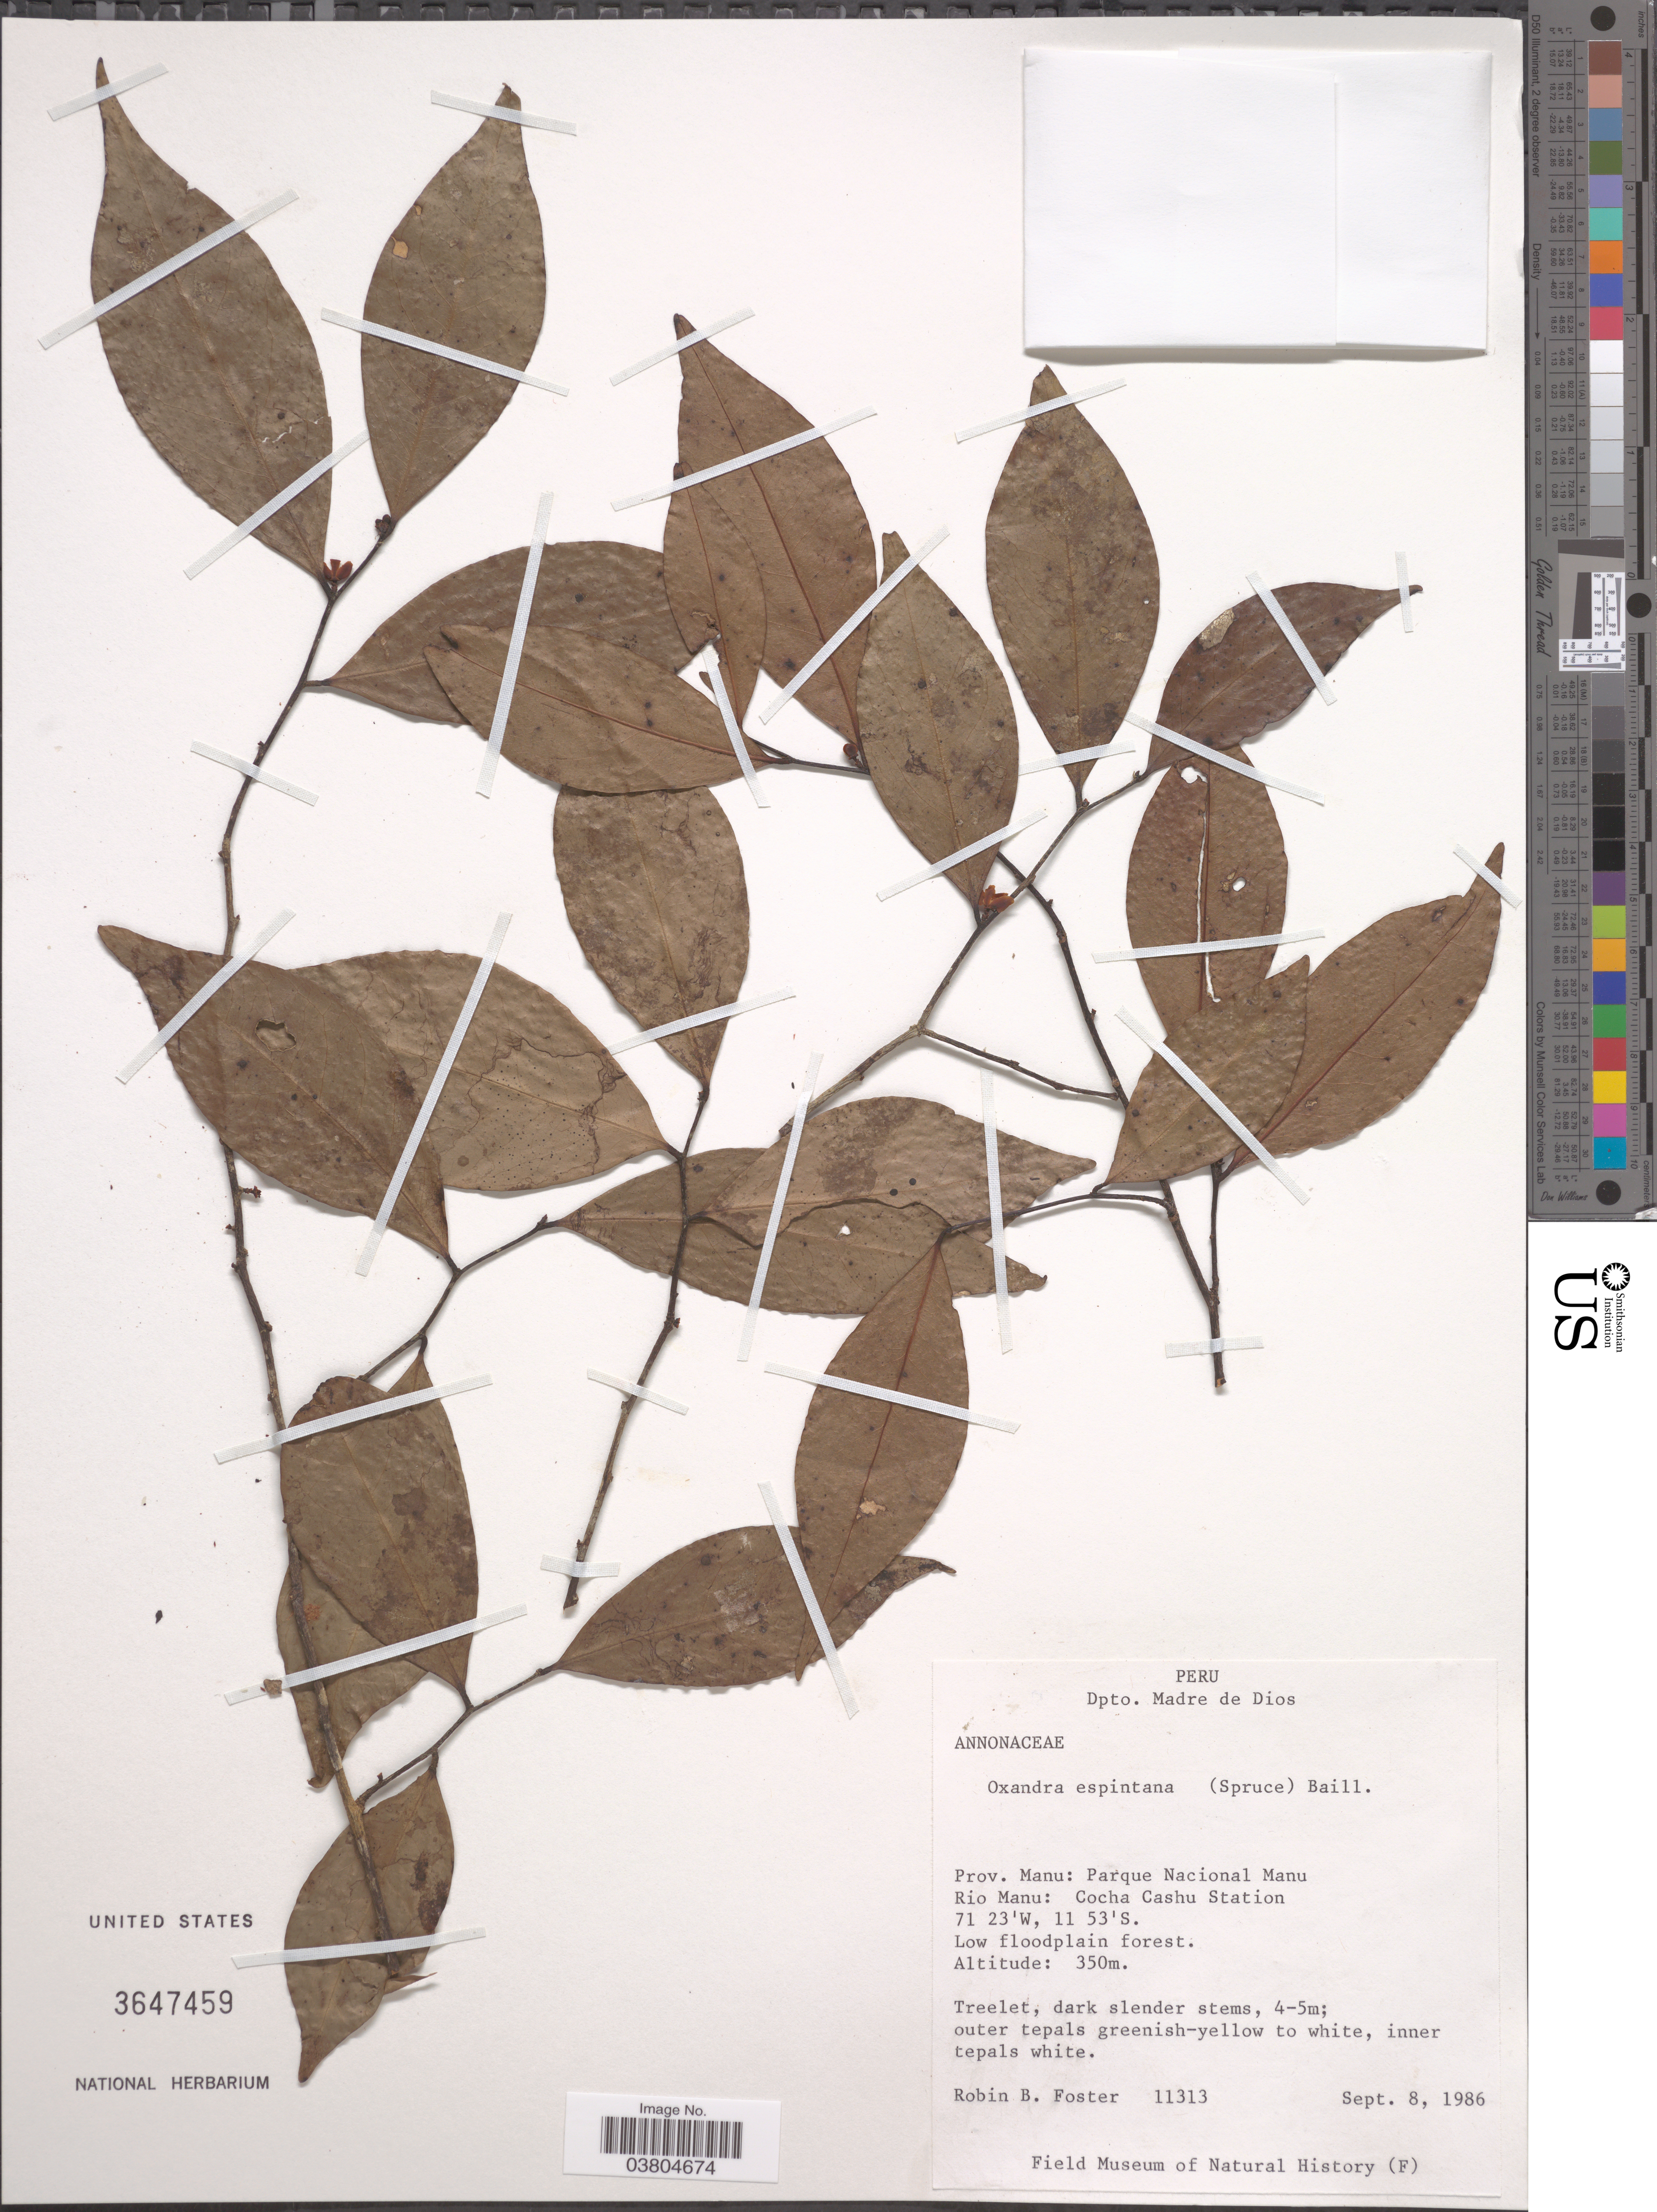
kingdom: Plantae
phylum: Tracheophyta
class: Magnoliopsida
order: Magnoliales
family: Annonaceae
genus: Oxandra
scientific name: Oxandra espintana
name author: (Spruce ex Benth.) Baill.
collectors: R. B. Foster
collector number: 11313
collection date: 1986-09-08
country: Peru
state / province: Madre de Dios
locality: Dpto. Madre de Dios. Prov. Manu: Parque Nacional Manu. Rio Manu: Cocha Cashu Station.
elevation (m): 350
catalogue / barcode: US 3647459